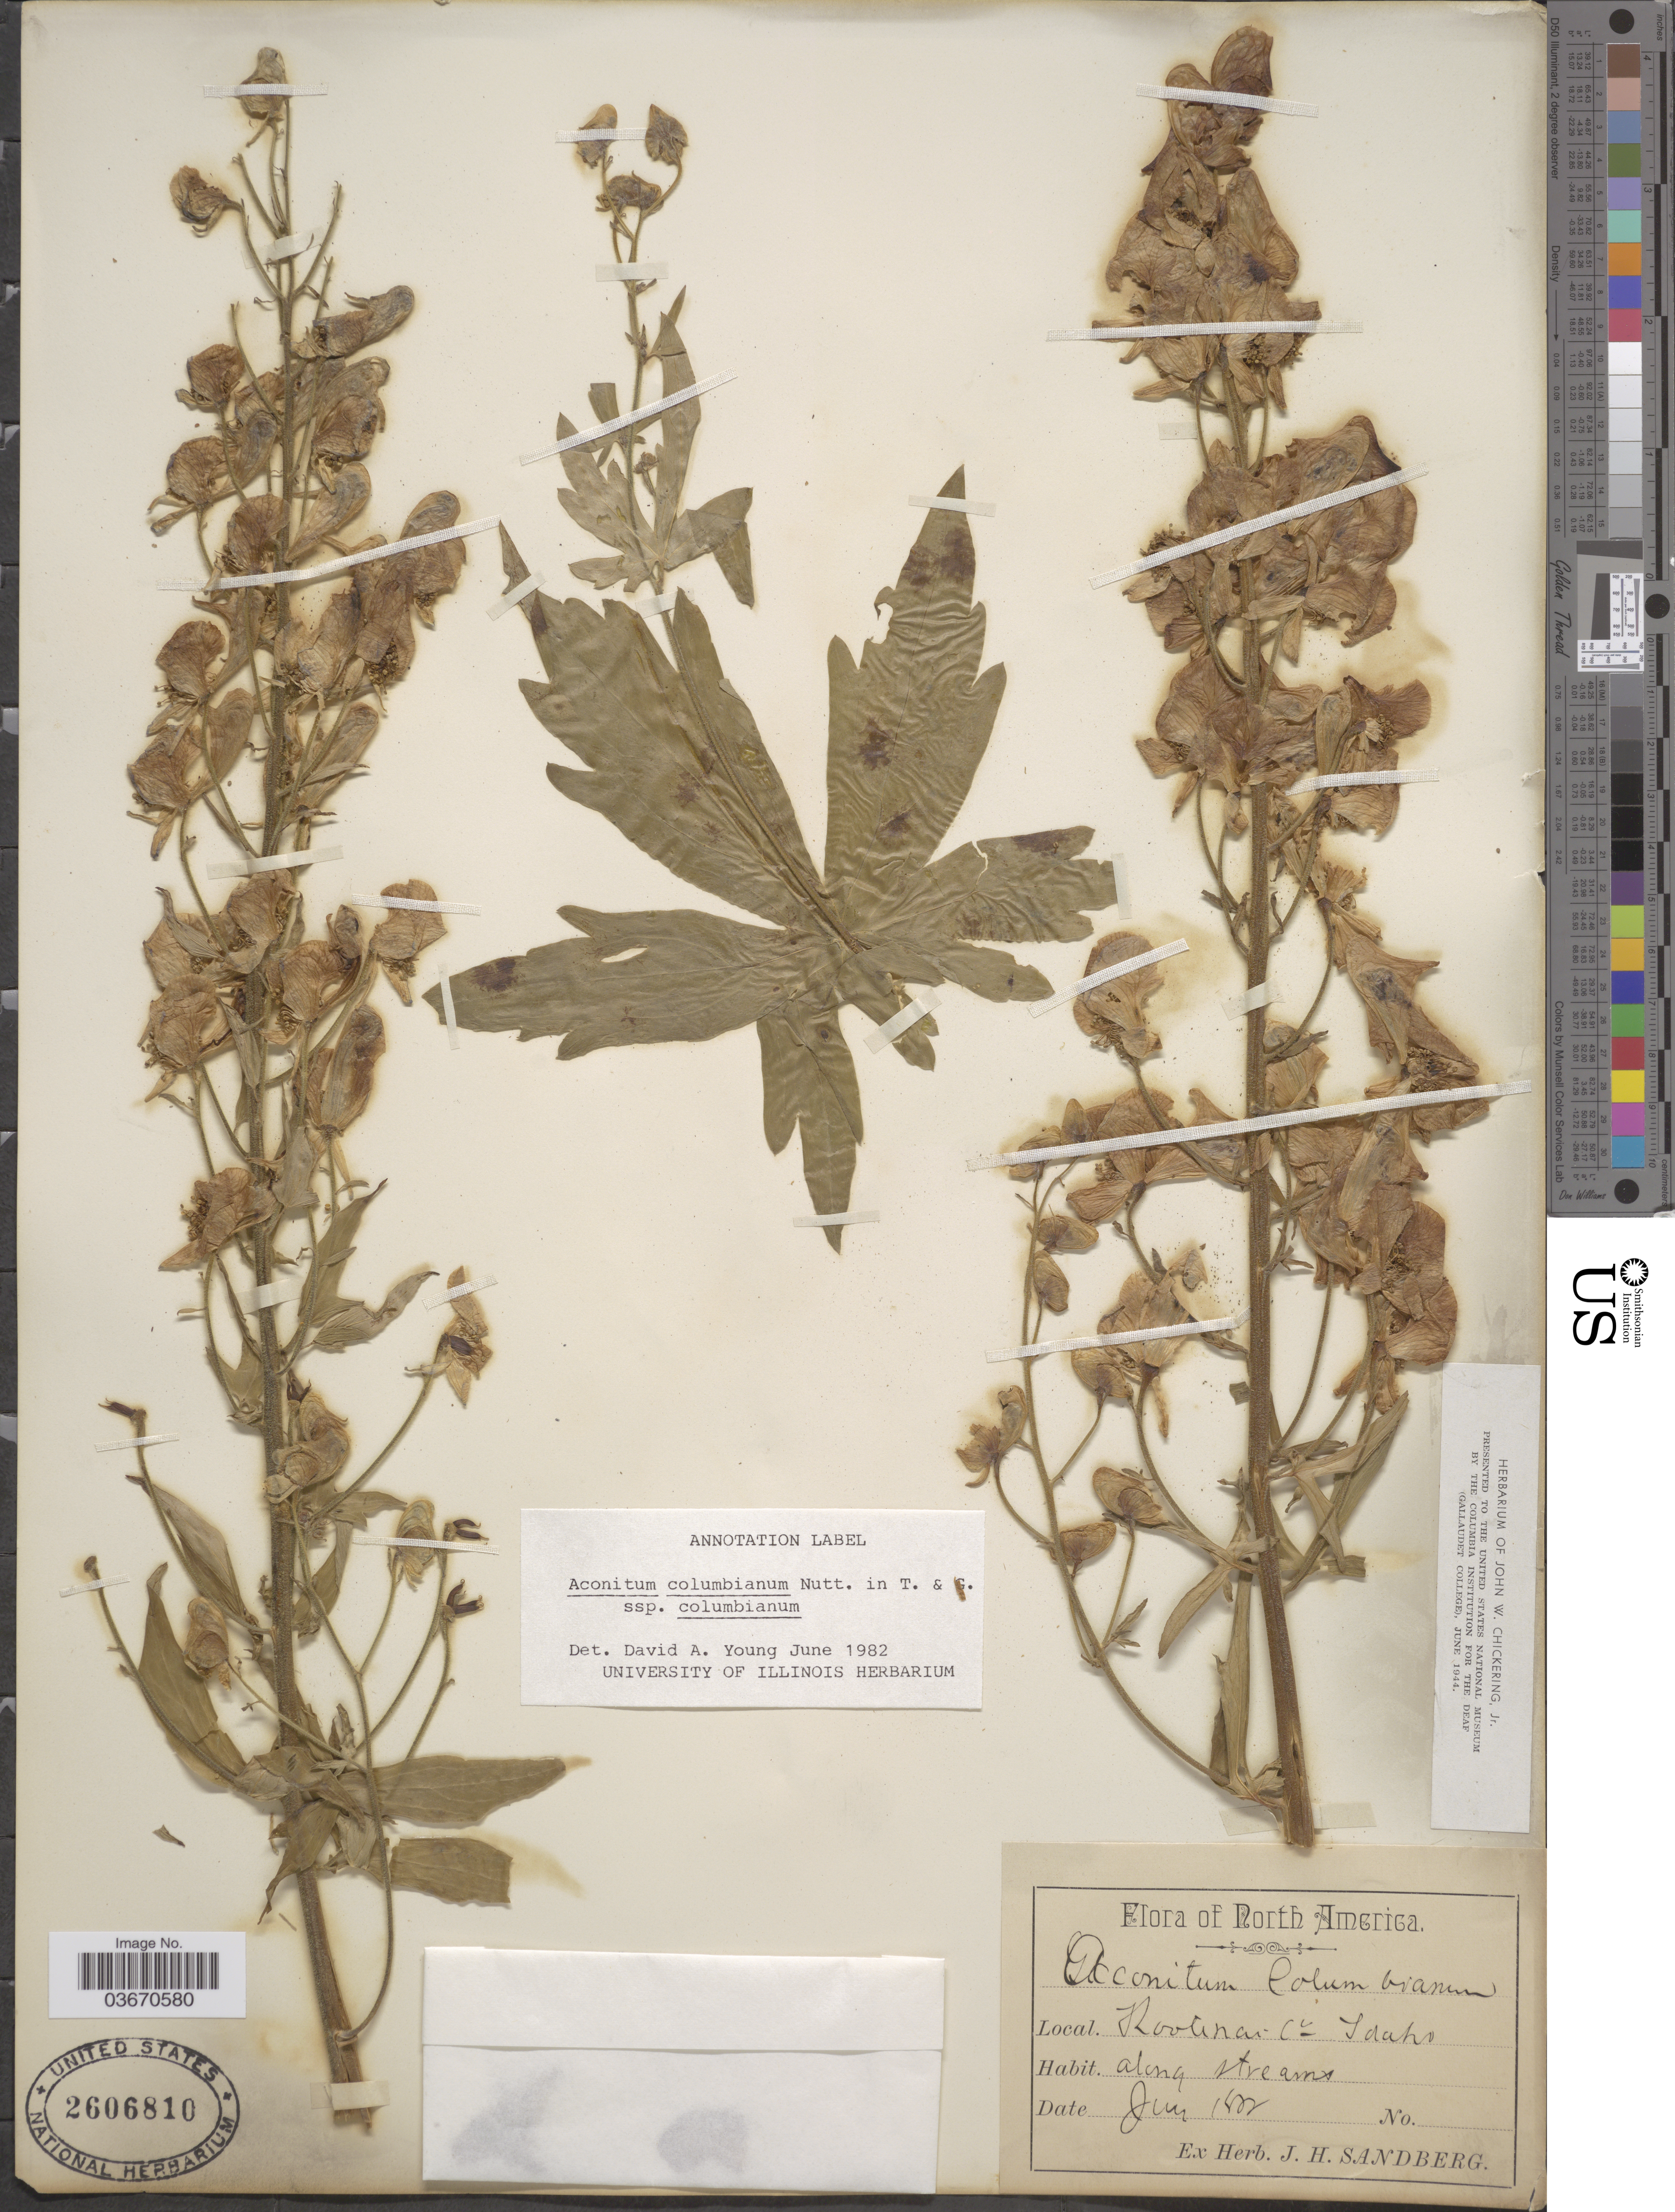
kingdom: Plantae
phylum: Tracheophyta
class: Magnoliopsida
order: Ranunculales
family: Ranunculaceae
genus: Aconitum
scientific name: Aconitum columbianum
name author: Nutt.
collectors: ex. herb. J. H. Sandberg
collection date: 1802-06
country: United States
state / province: Idaho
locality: Kootenai Co. Along streams.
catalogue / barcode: US 2606810